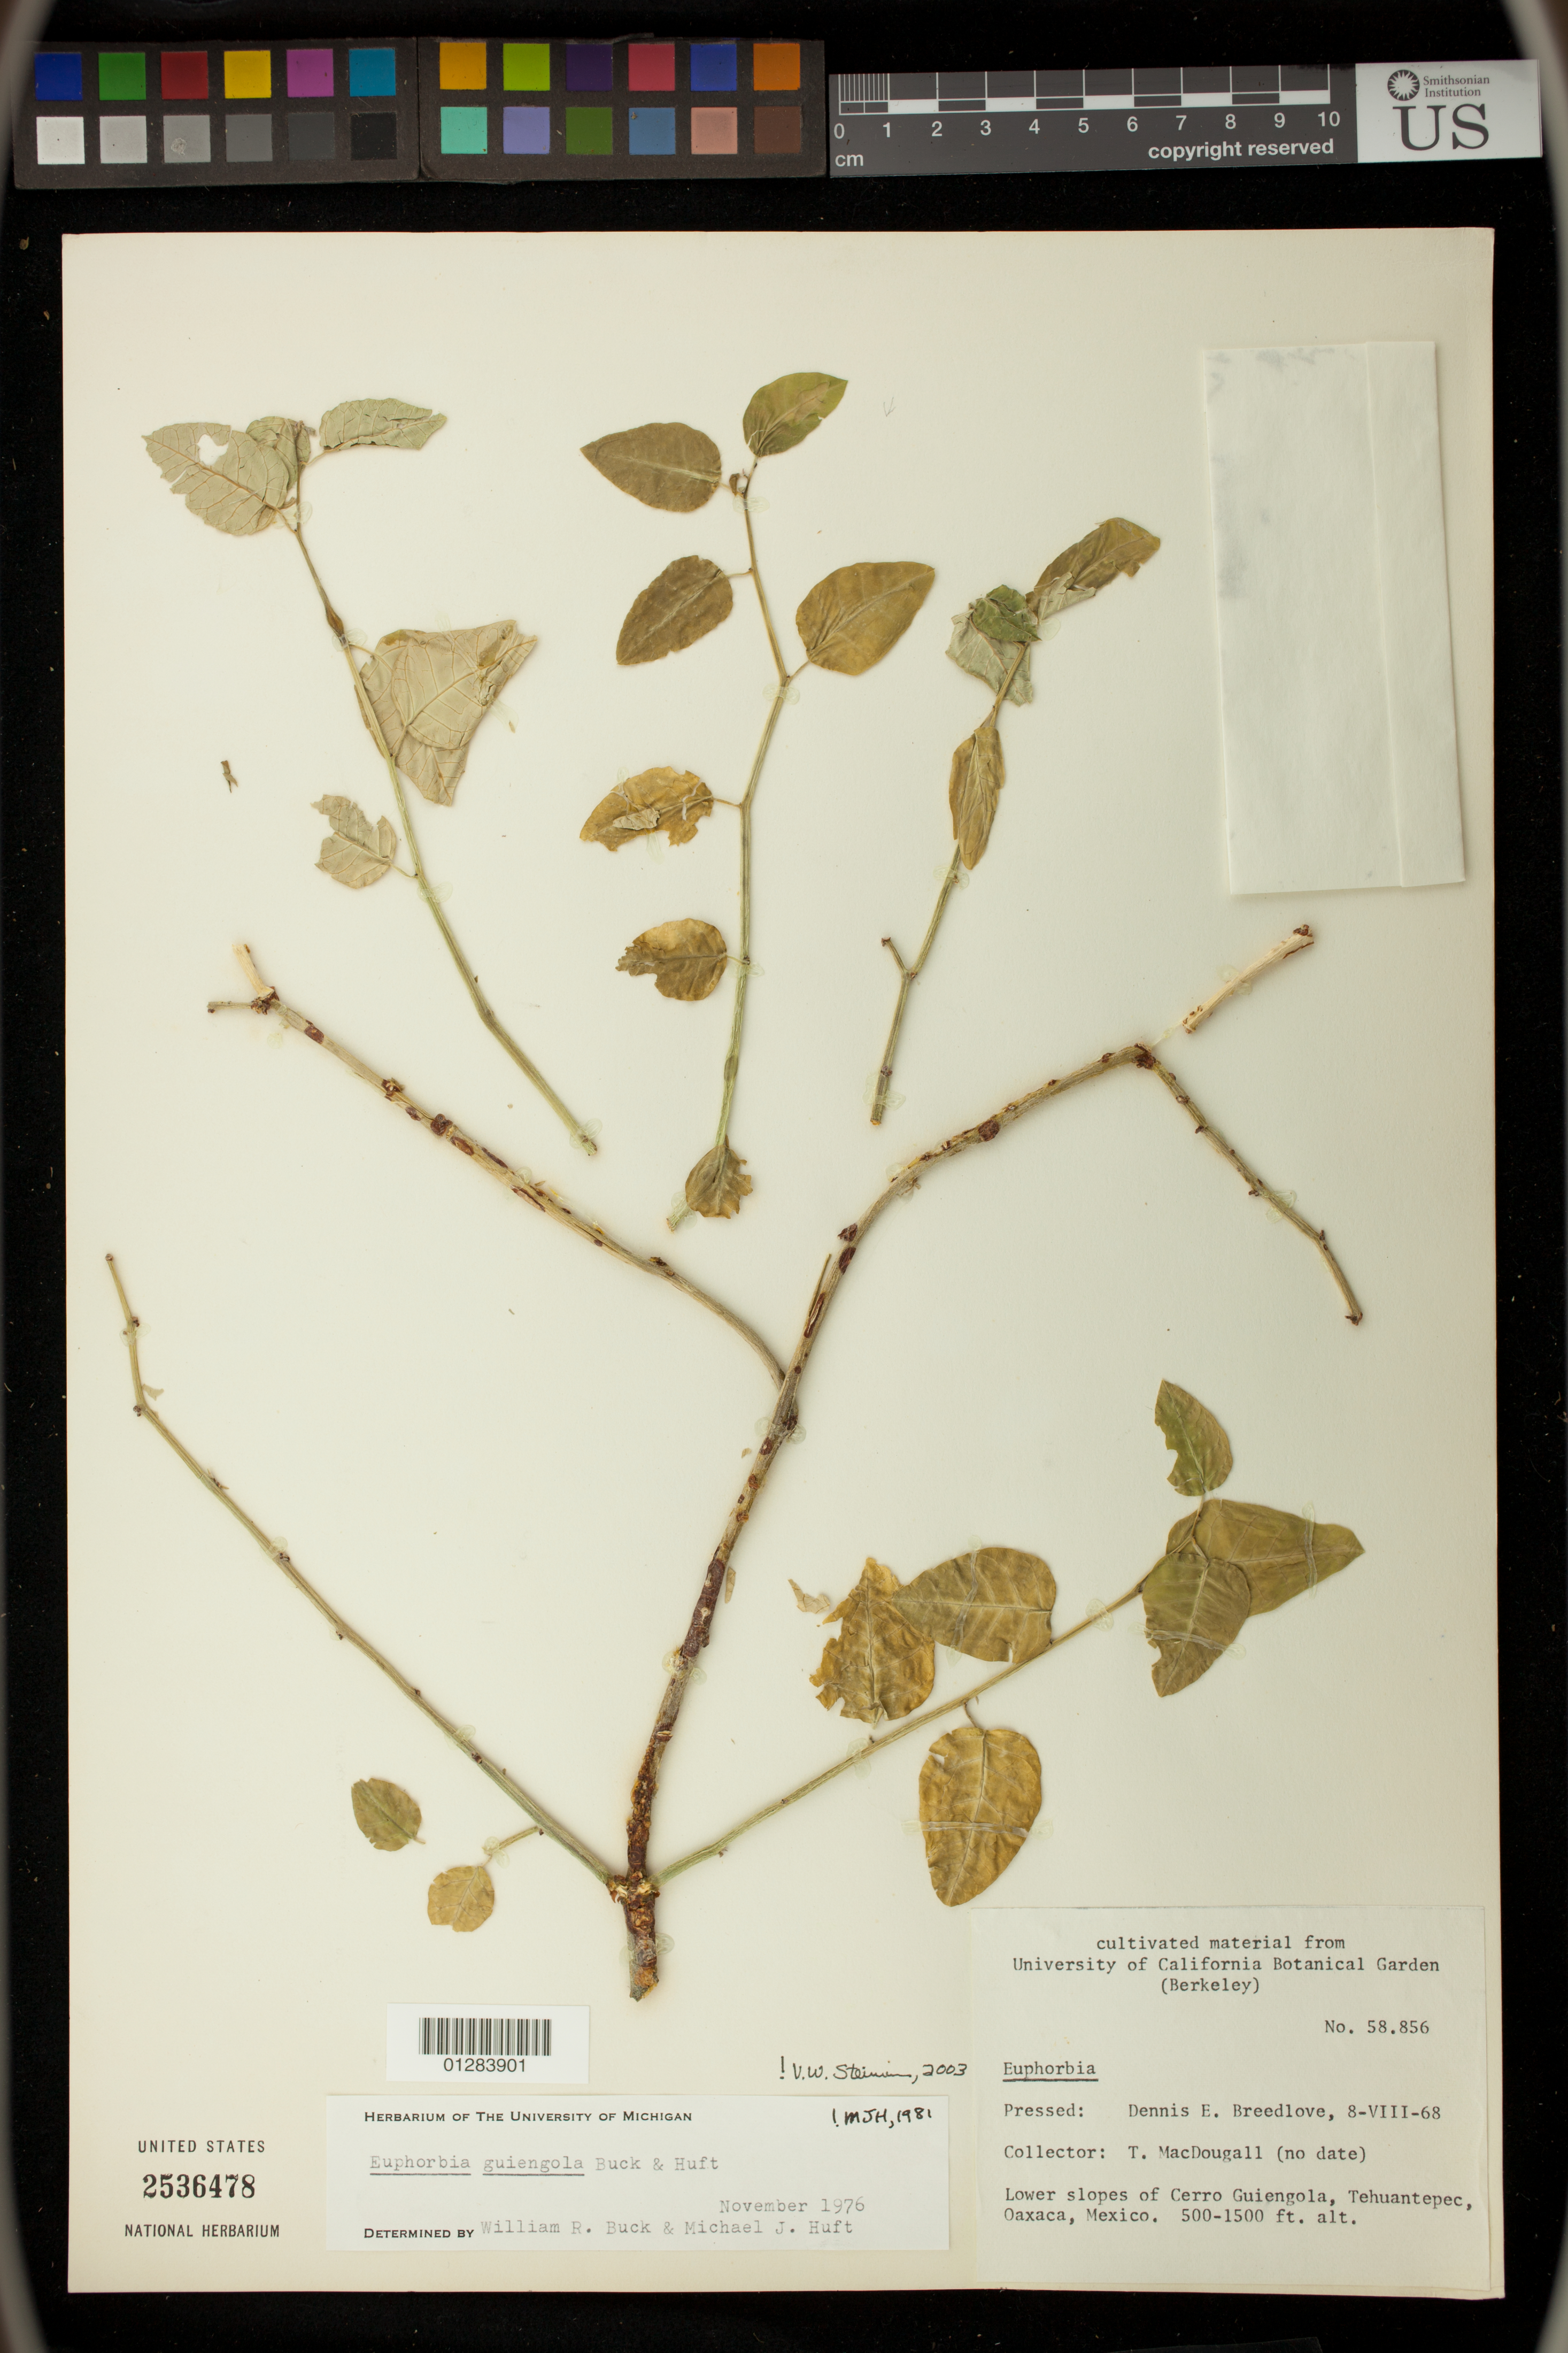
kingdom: Plantae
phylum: Tracheophyta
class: Magnoliopsida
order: Malpighiales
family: Euphorbiaceae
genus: Euphorbia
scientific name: Euphorbia guiengola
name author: W.R. Buck & Huft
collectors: T. B. MacDougall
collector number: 58856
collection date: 1968-08-08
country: Mexico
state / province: Oaxaca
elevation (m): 152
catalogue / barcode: US 2536478